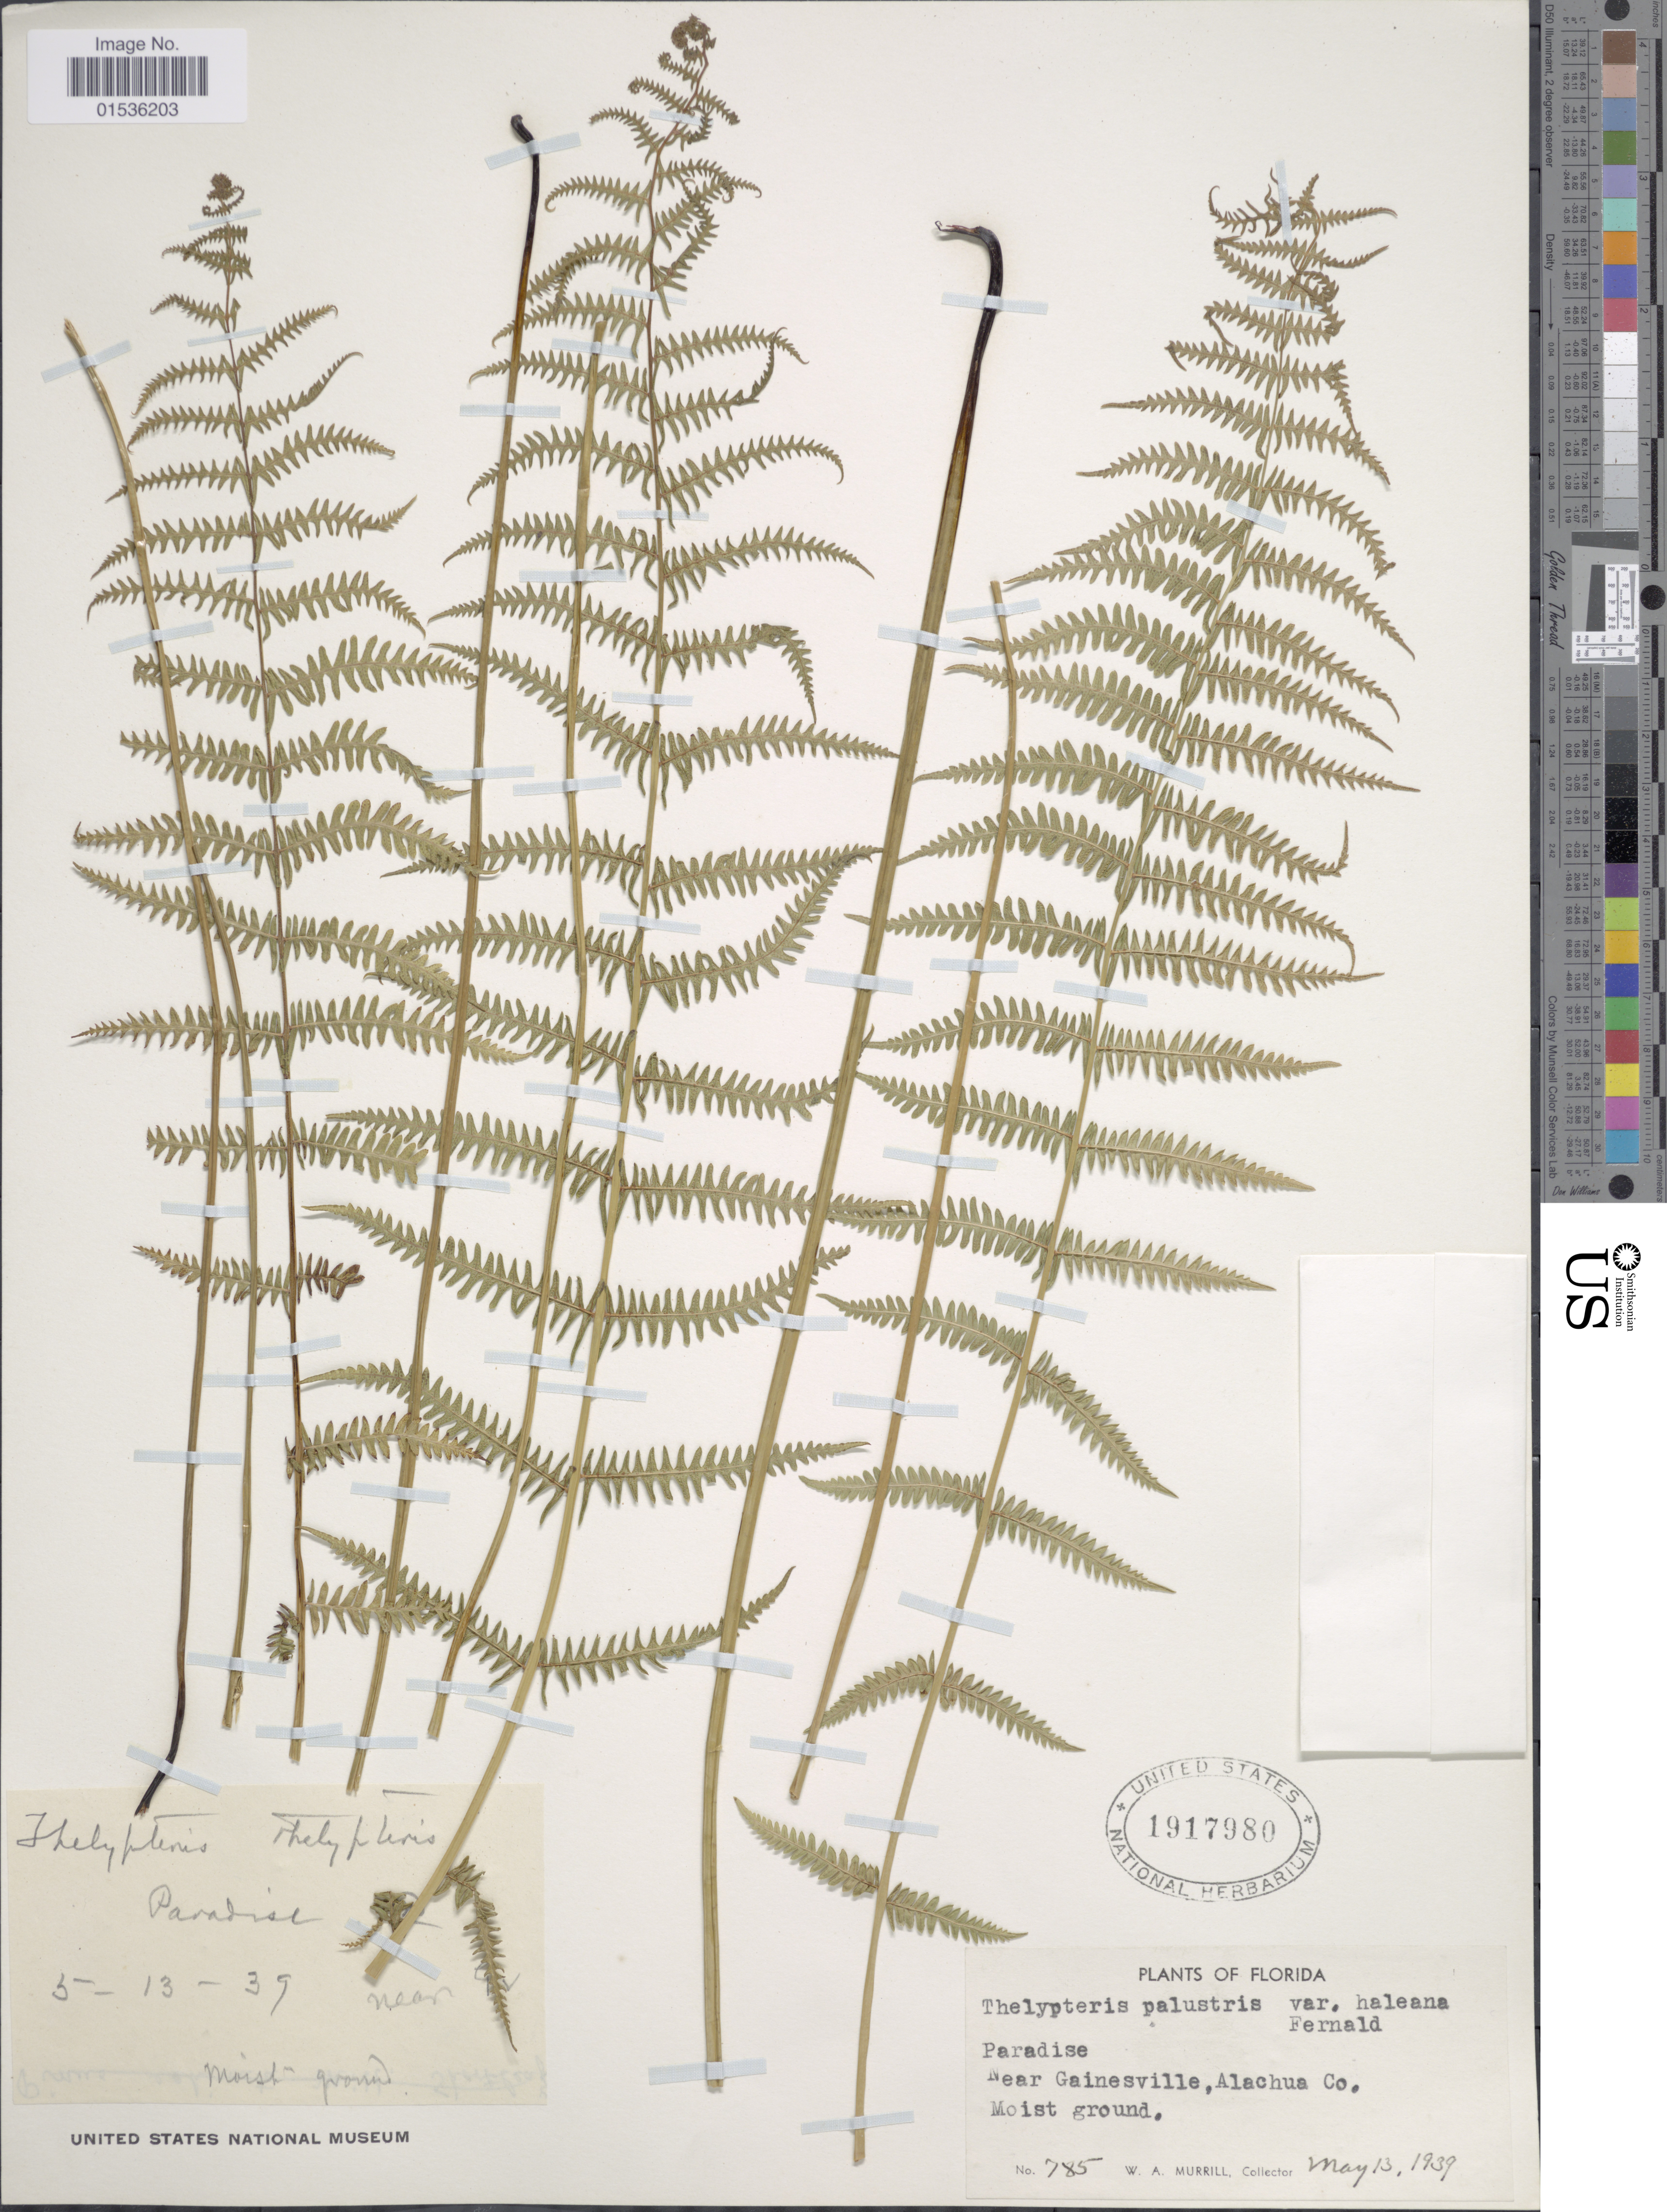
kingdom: Plantae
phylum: Tracheophyta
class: Polypodiopsida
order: Polypodiales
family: Thelypteridaceae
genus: Phegopteris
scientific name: Phegopteris connectilis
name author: (Michx.) Watt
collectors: W. A. Murrill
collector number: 785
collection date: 1939-05-13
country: United States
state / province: Florida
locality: Paradise, Near Gainesville, Alachua Co.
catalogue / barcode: US 1917980